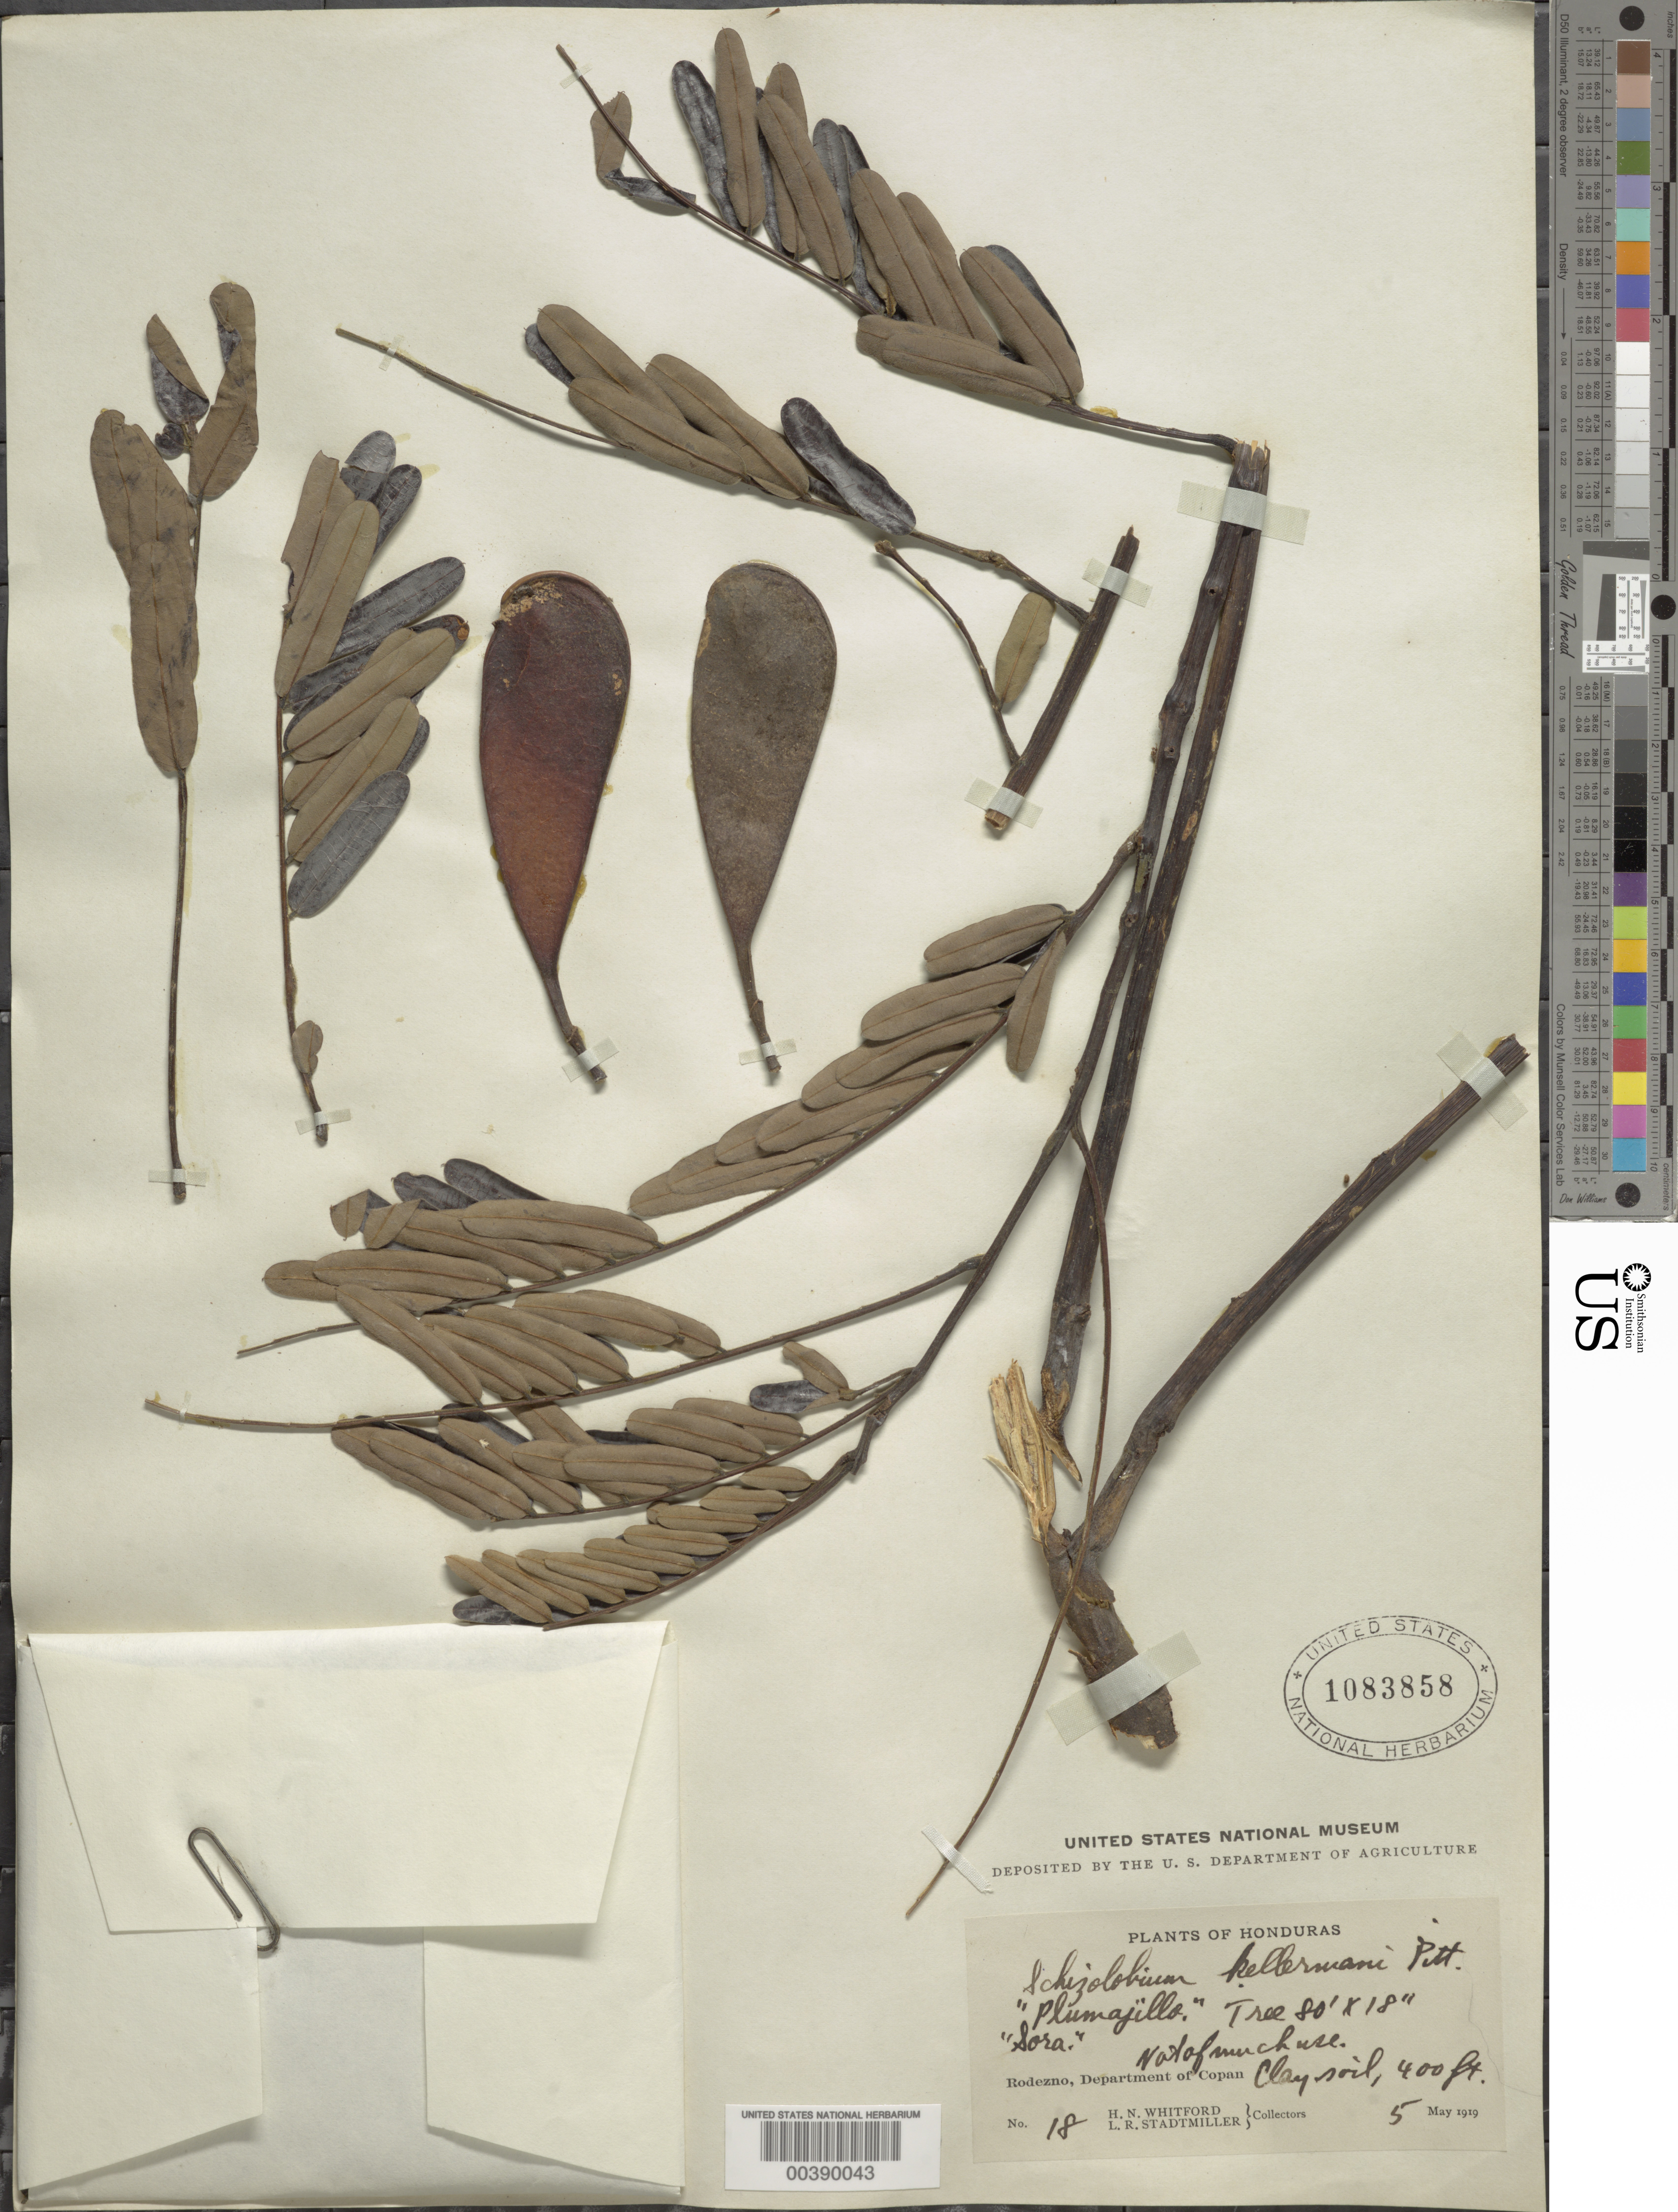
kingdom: Plantae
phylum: Tracheophyta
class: Magnoliopsida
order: Fabales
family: Fabaceae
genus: Schizolobium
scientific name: Schizolobium parahyba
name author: (Vell.) S.F. Blake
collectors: H. N. Whitford & L. Stadtmiller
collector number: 18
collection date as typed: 05 May 1919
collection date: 1919-05-05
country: Honduras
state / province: Copán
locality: Rodezno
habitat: Clay soil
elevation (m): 122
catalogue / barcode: US 1083858